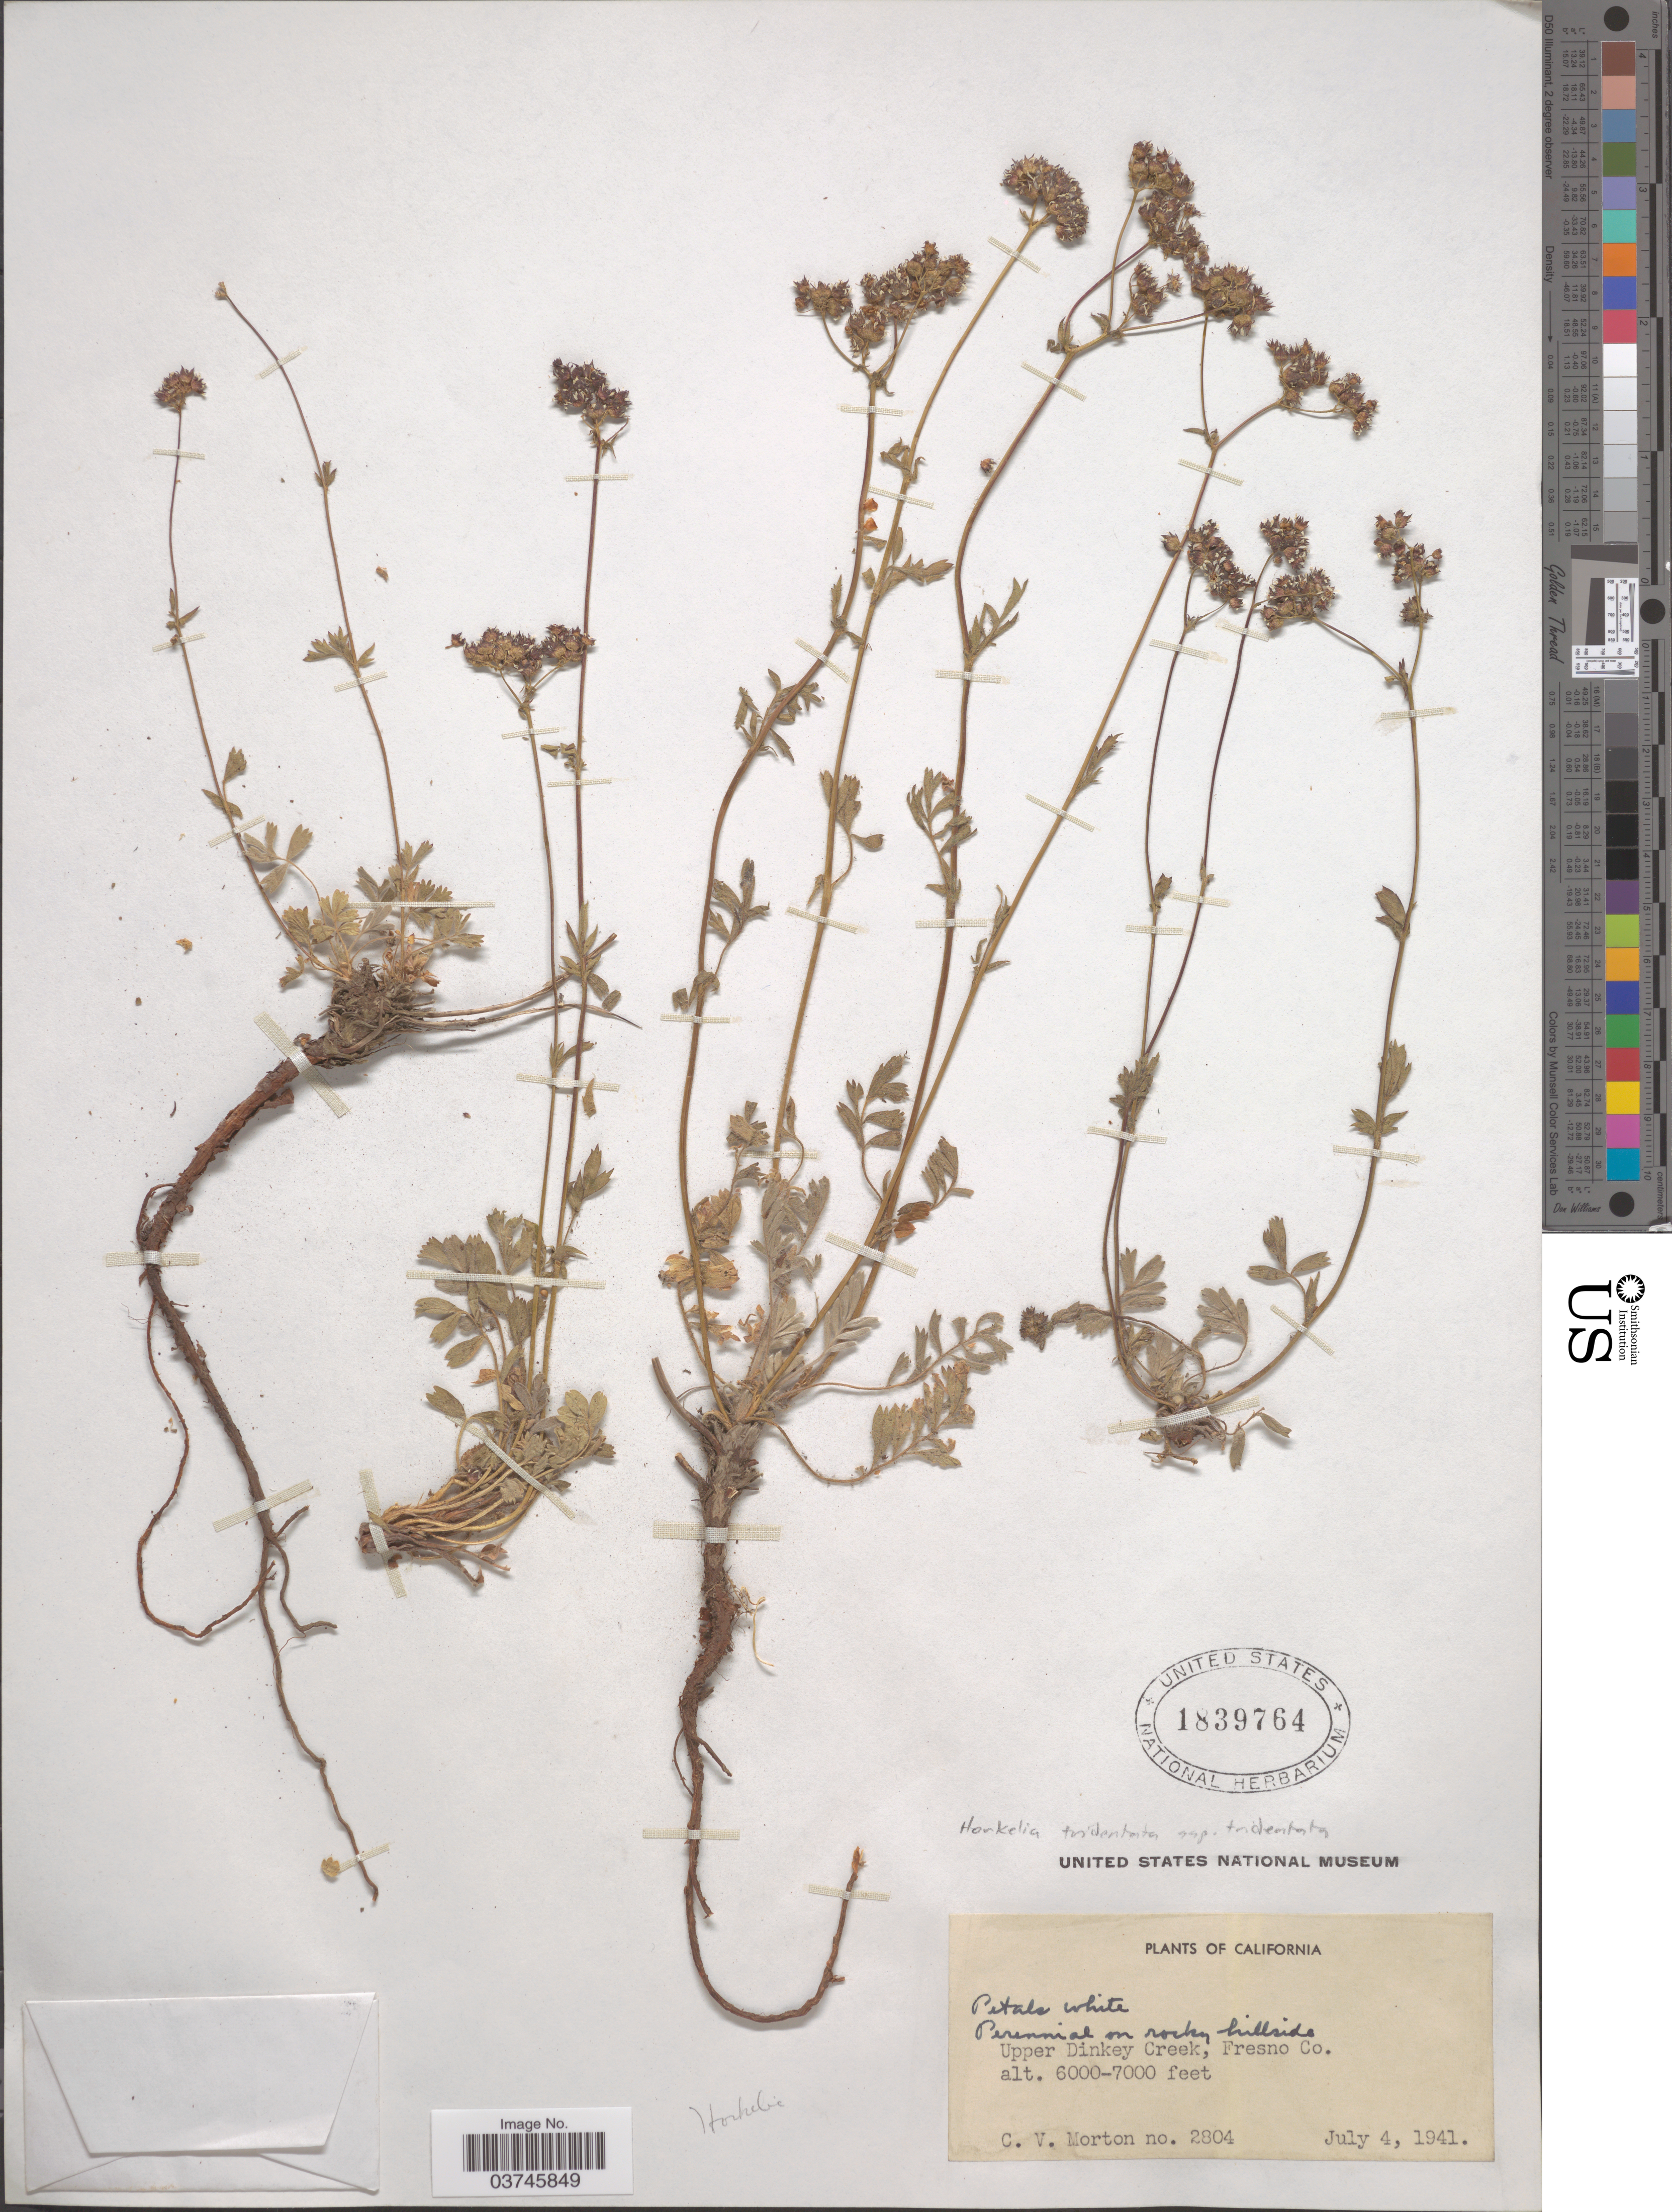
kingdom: Plantae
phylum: Tracheophyta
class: Magnoliopsida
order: Rosales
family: Rosaceae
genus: Potentilla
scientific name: Potentilla tilingii var. tilingii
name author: (Regel) Greene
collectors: C. V. Morton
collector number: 2804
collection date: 1941-07-04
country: United States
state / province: California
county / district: Fresno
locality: Upper Dinkey Creek, Fresno Co.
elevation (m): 1829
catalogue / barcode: US 1839764